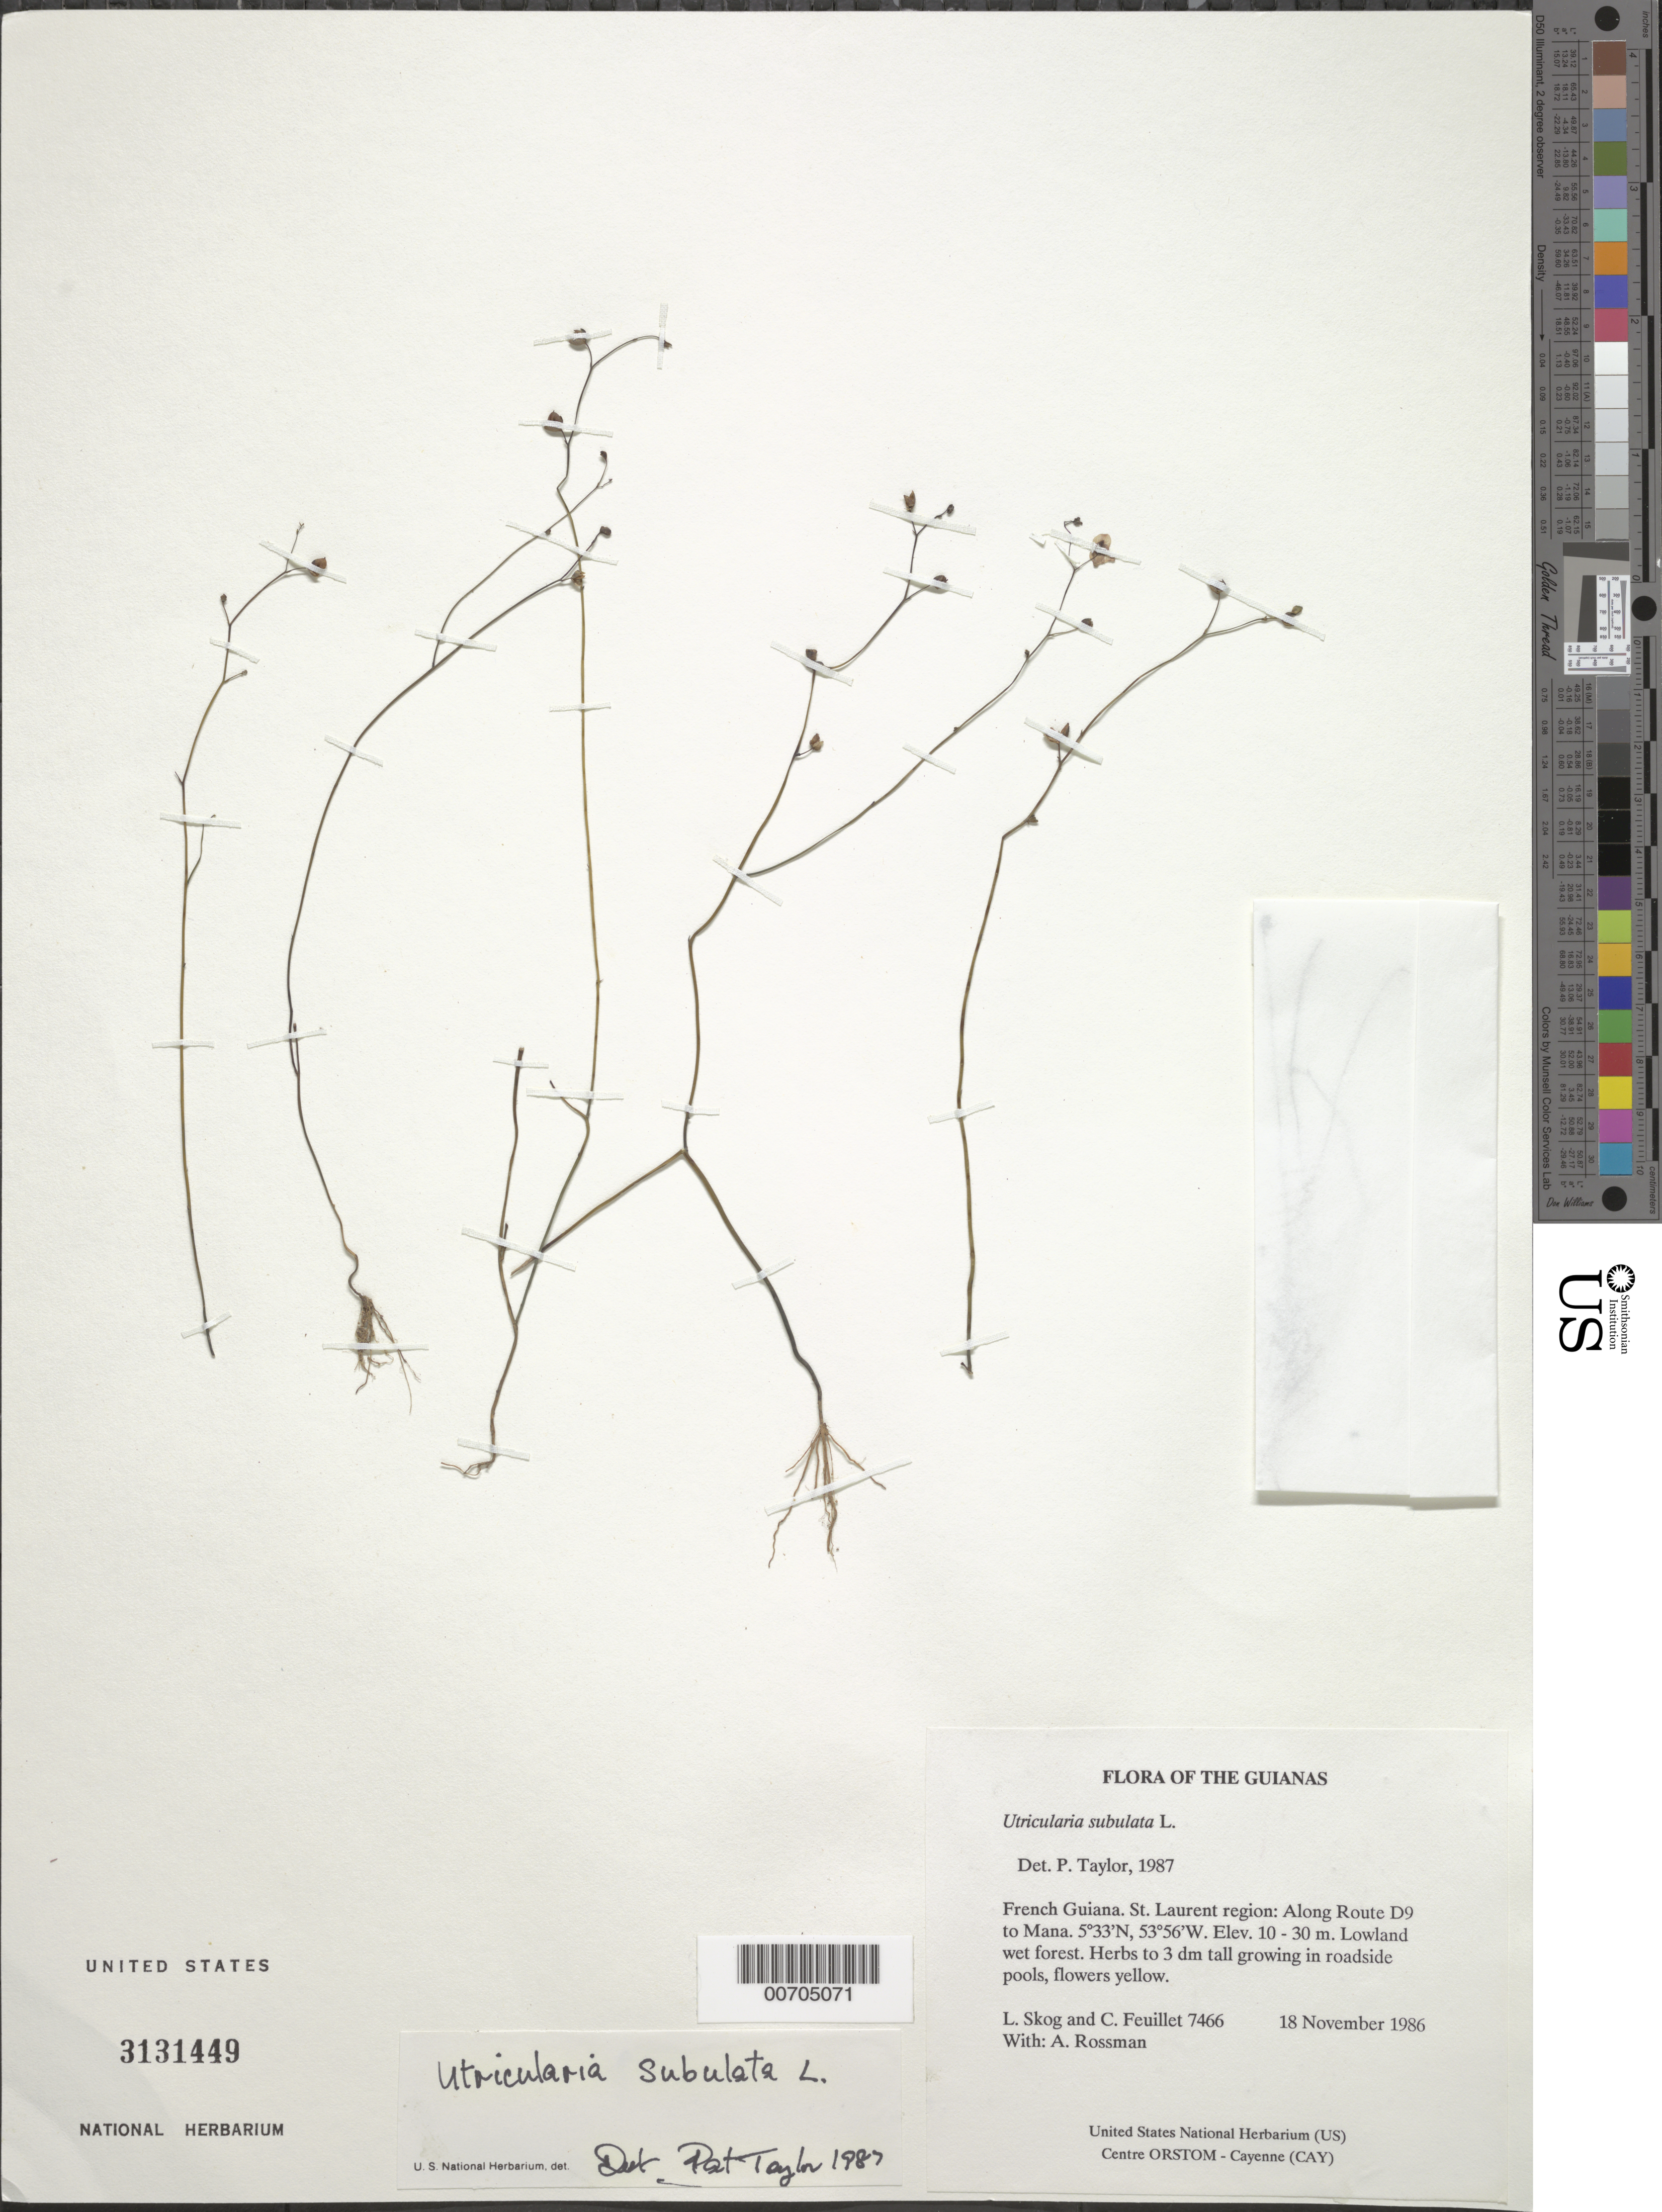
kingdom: Plantae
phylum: Tracheophyta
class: Magnoliopsida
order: Lamiales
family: Lentibulariaceae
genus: Utricularia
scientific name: Utricularia subulata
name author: L.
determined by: Taylor, P.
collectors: L. E. Skog, C. Feuillet & A. Rossman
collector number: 7466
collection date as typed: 18 November 1986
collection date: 1986-11-18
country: French Guiana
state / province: Saint-Laurent-du-Maroni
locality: Along Route D9 to Mana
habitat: Lowland wet forest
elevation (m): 10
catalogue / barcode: US 3131449